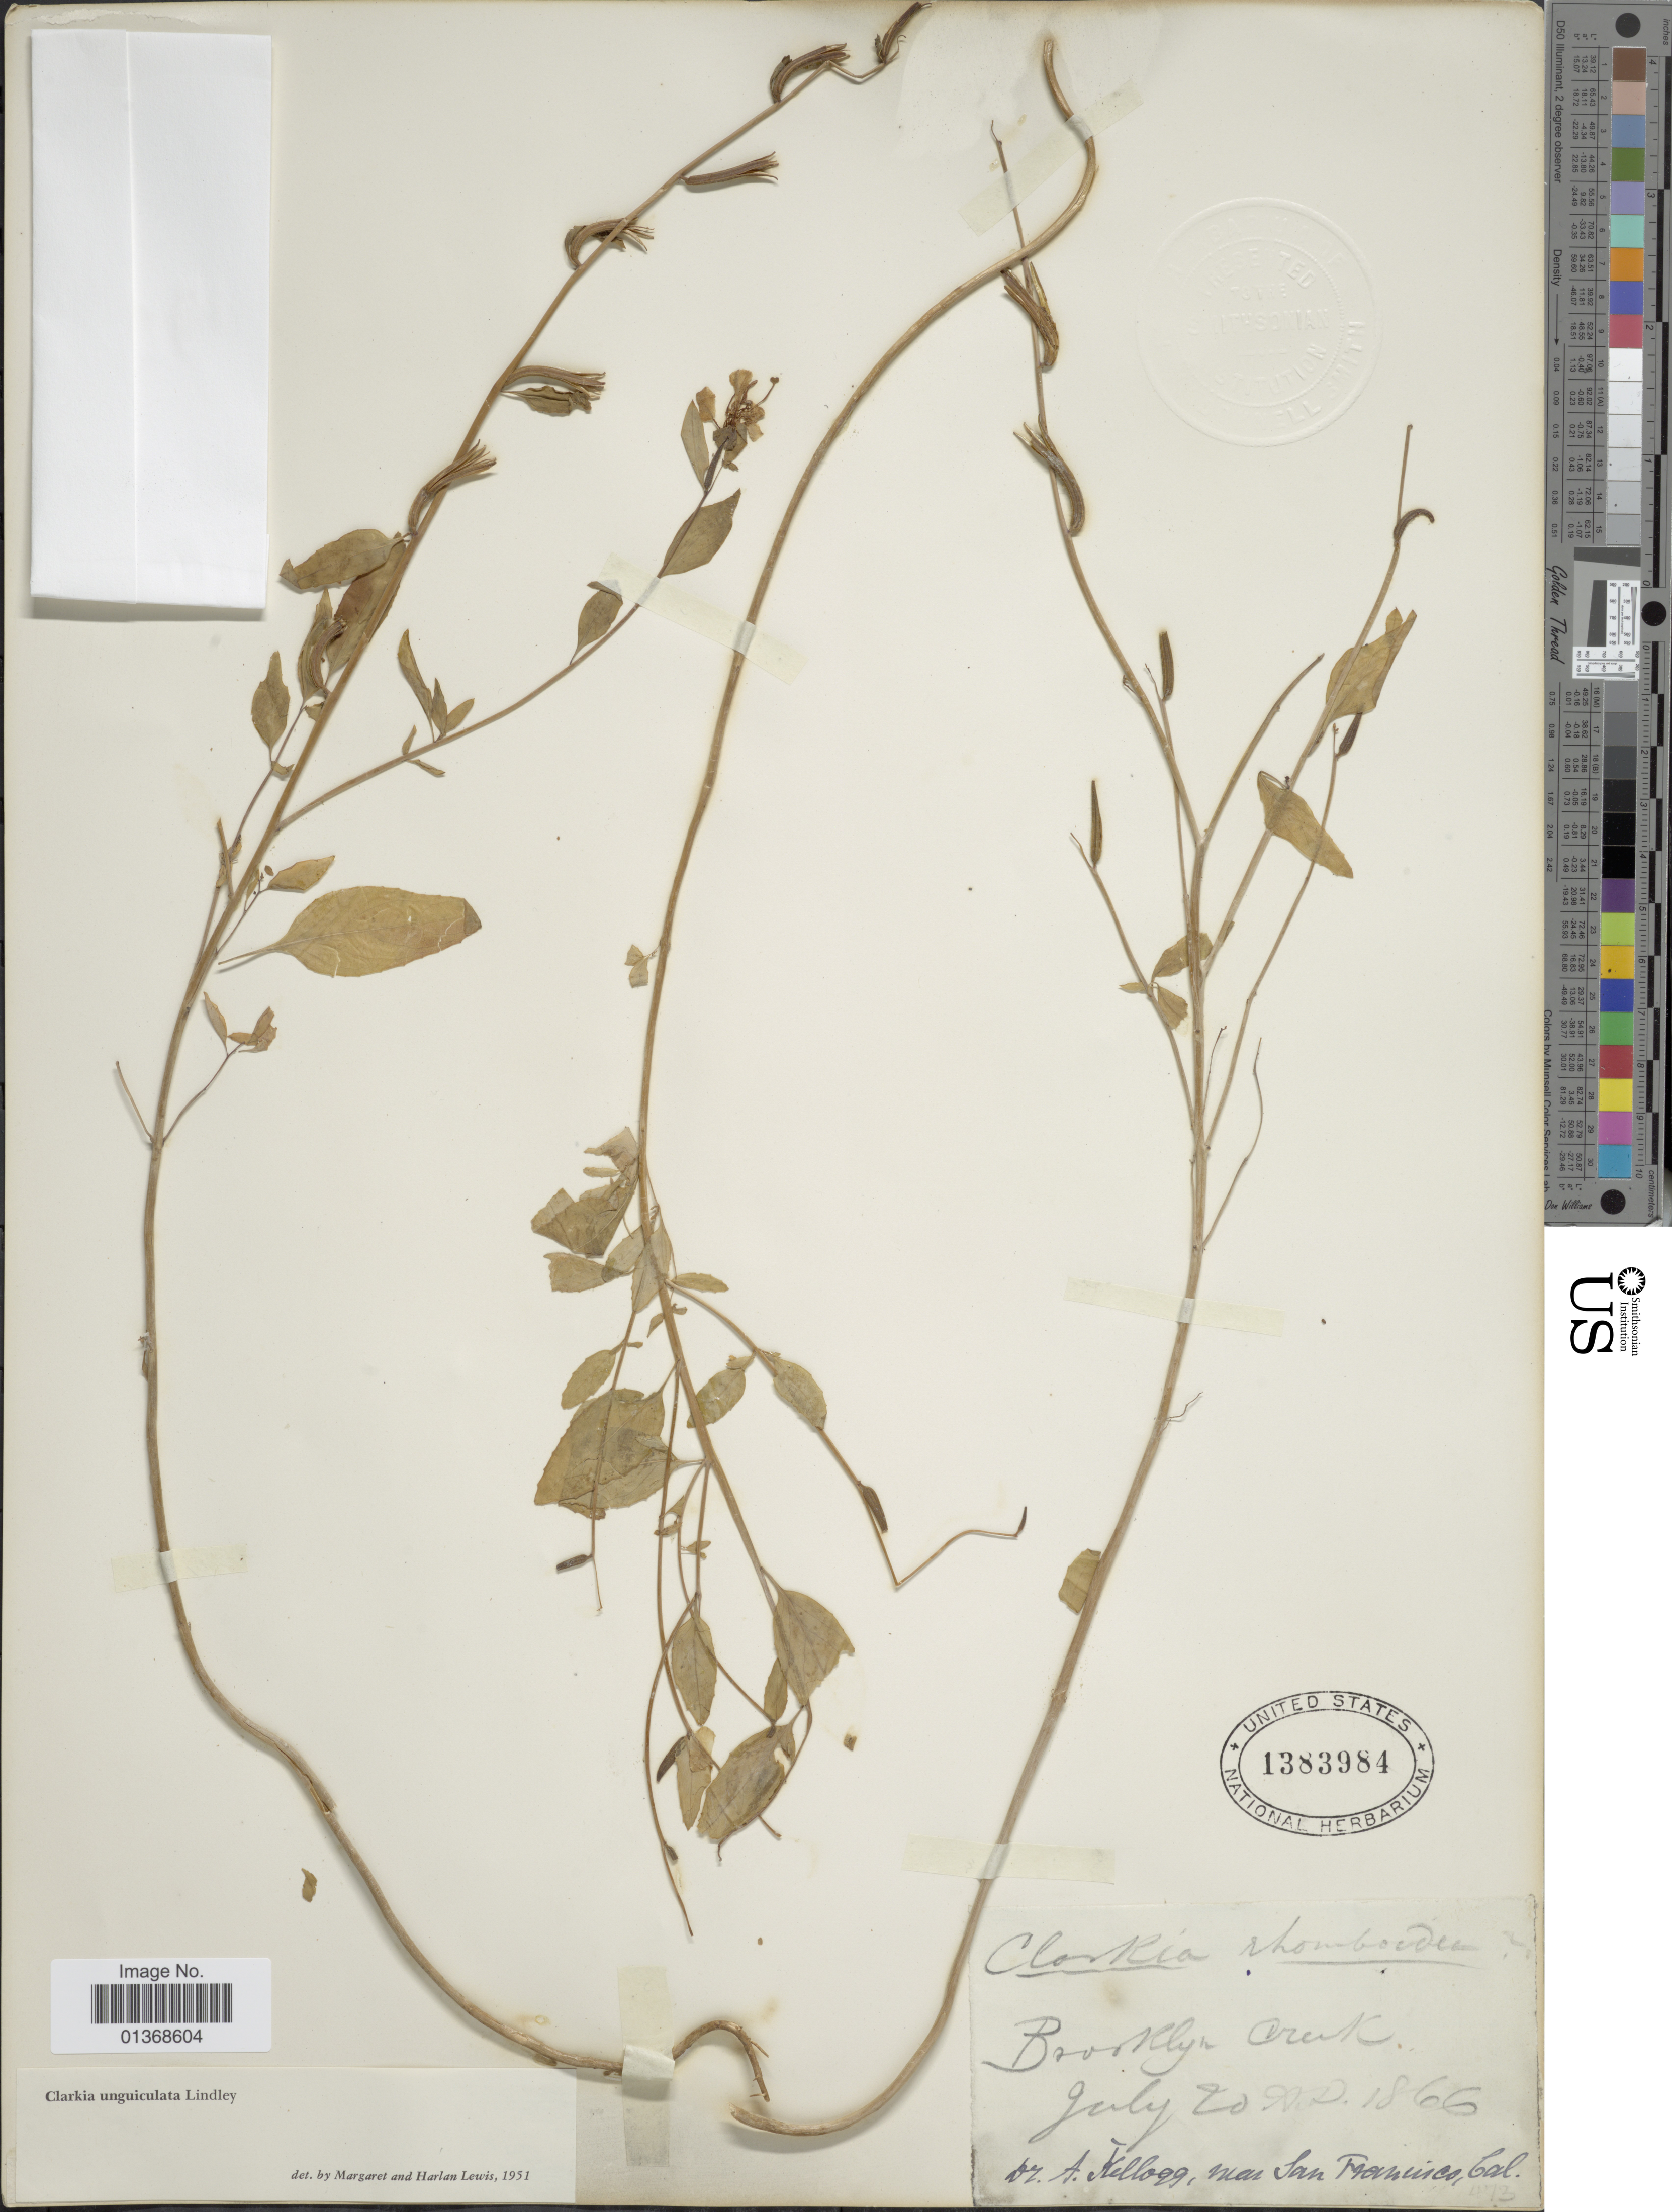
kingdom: Plantae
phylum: Tracheophyta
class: Magnoliopsida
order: Myrtales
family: Onagraceae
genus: Clarkia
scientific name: Clarkia unguiculata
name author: Lindl.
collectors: A. Kellogg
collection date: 1866-07-20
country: United States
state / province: California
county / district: San Francisco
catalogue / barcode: US 1383984